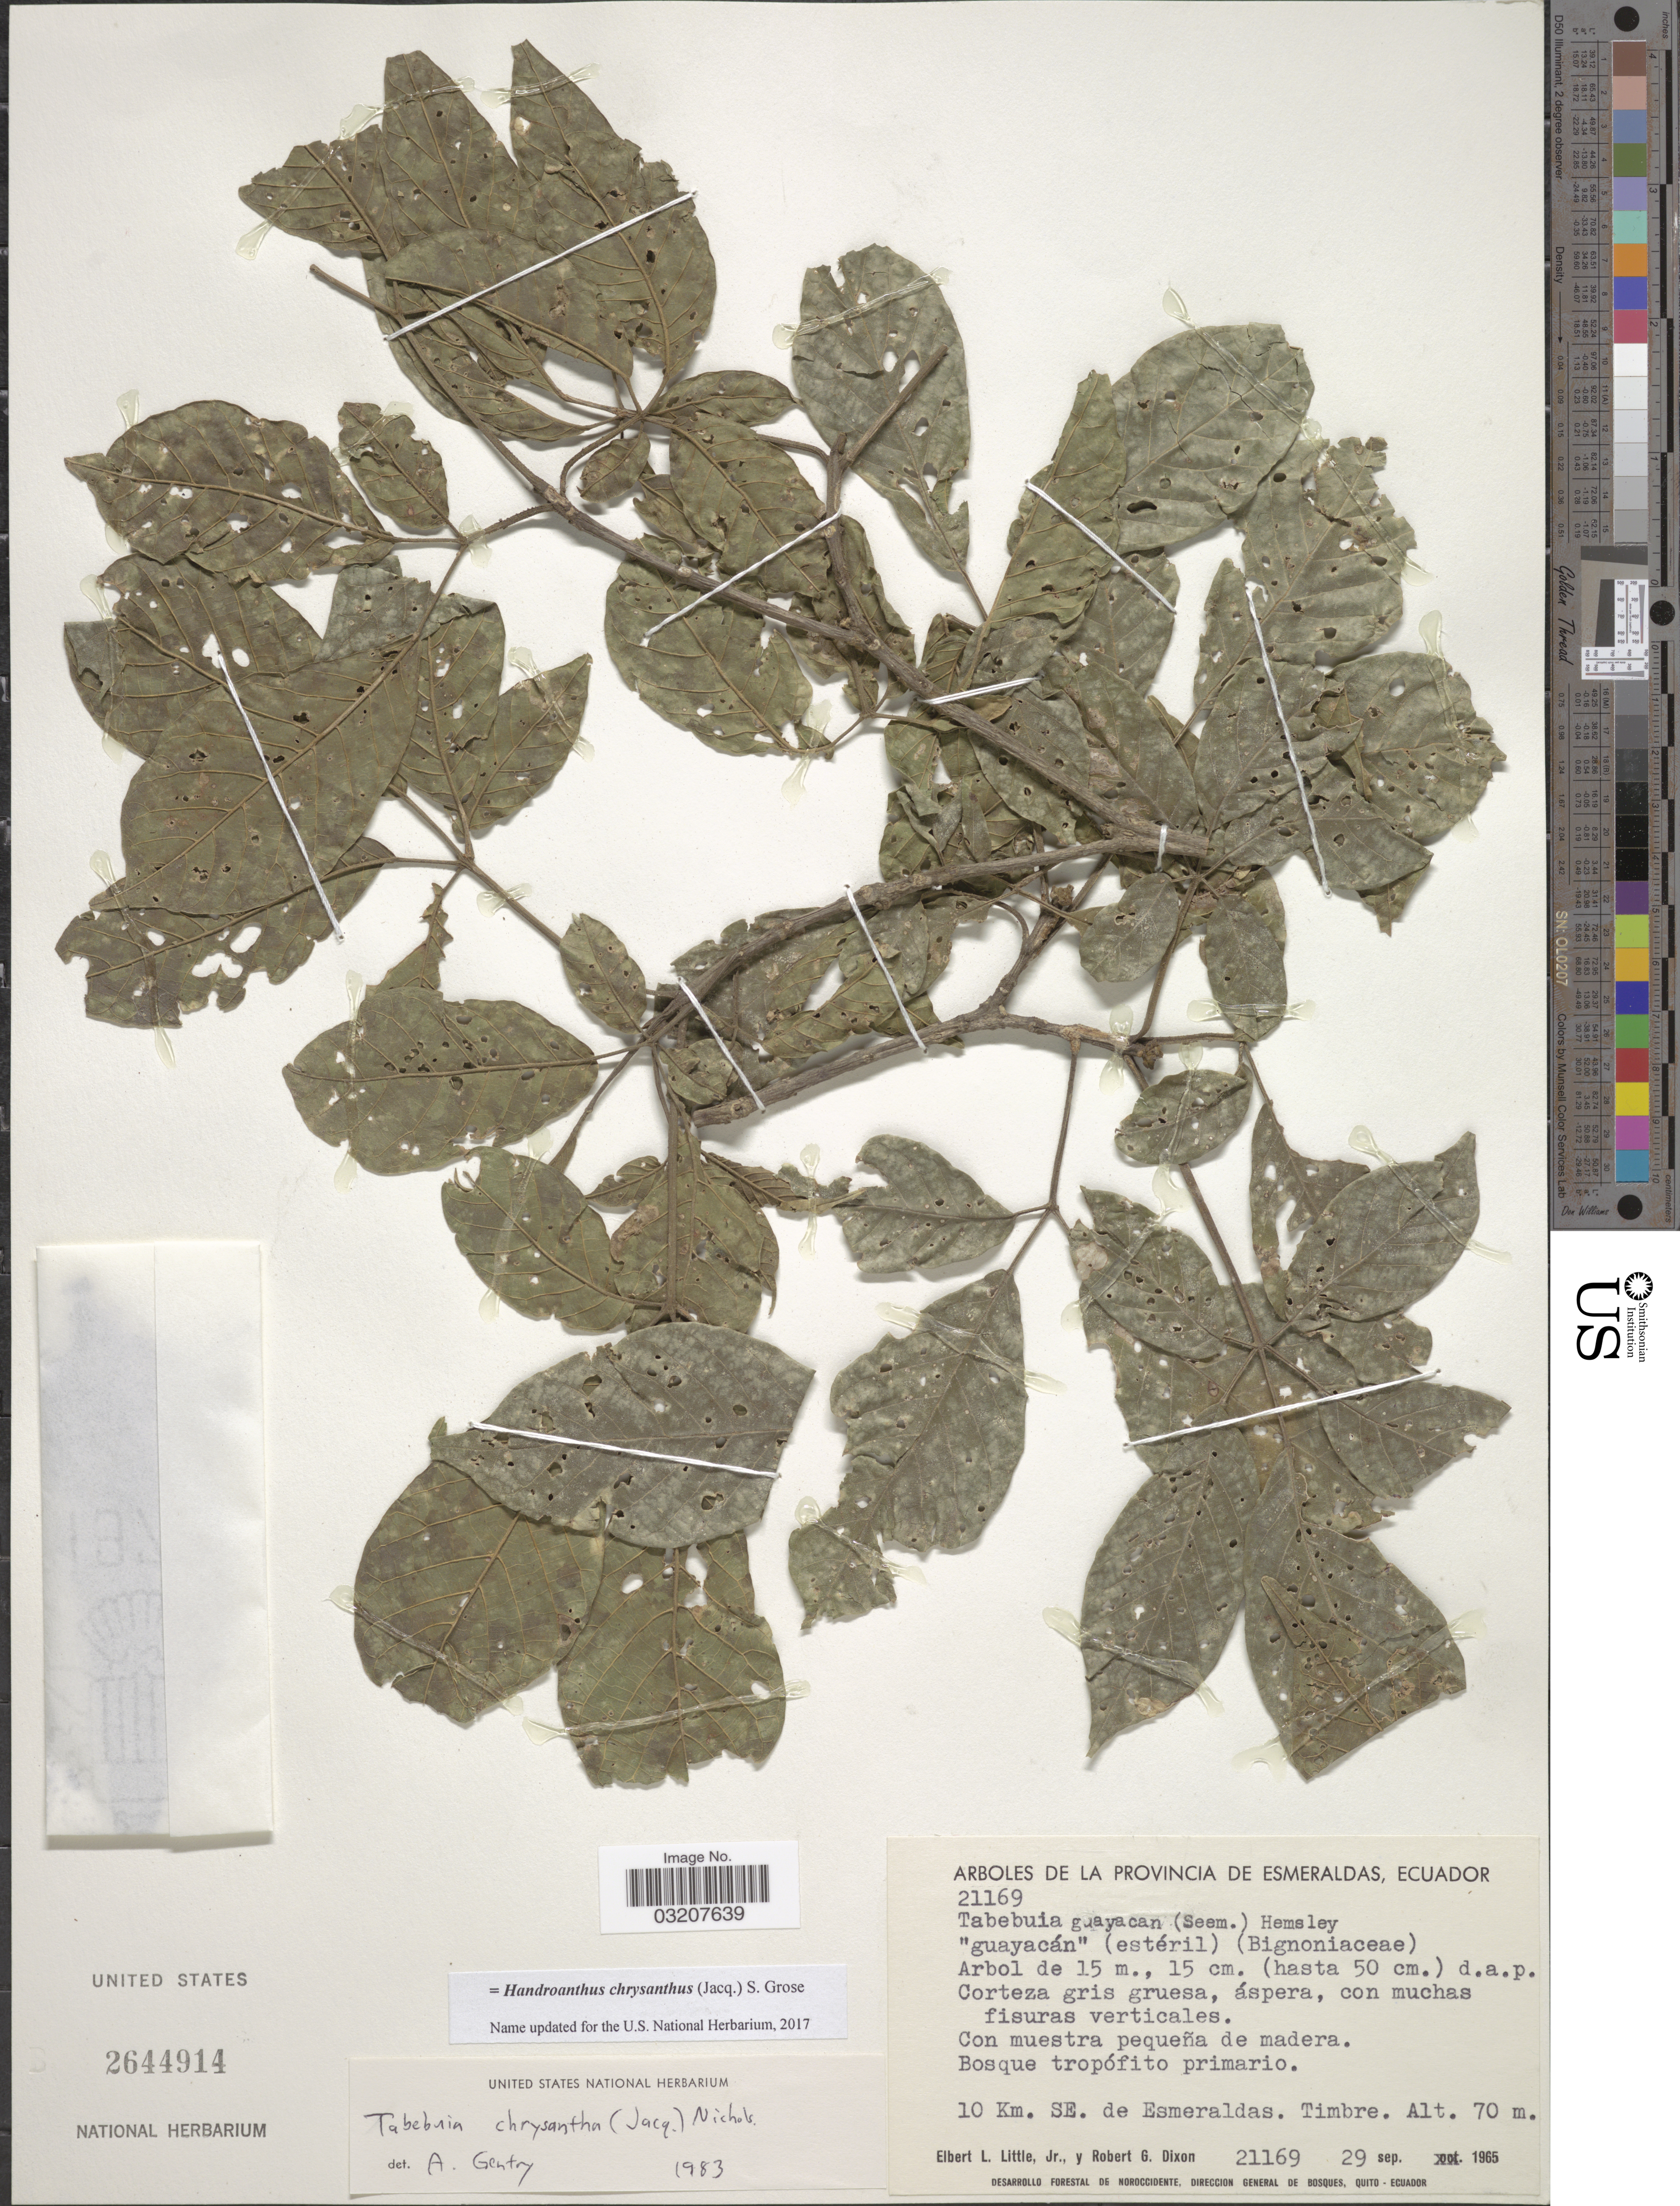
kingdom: Plantae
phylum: Tracheophyta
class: Magnoliopsida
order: Lamiales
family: Bignoniaceae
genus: Handroanthus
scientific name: Handroanthus chrysanthus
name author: (Jacq.) S.O. Grose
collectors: E. L. Little & R. G. Dixon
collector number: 21169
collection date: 1965-09-29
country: Ecuador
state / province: Esmeraldas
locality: Arboles de la Provincia de Esmeraldas, 10 Km. SE. de Esmeraldas. Timbre.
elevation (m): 70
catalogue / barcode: US 2644914